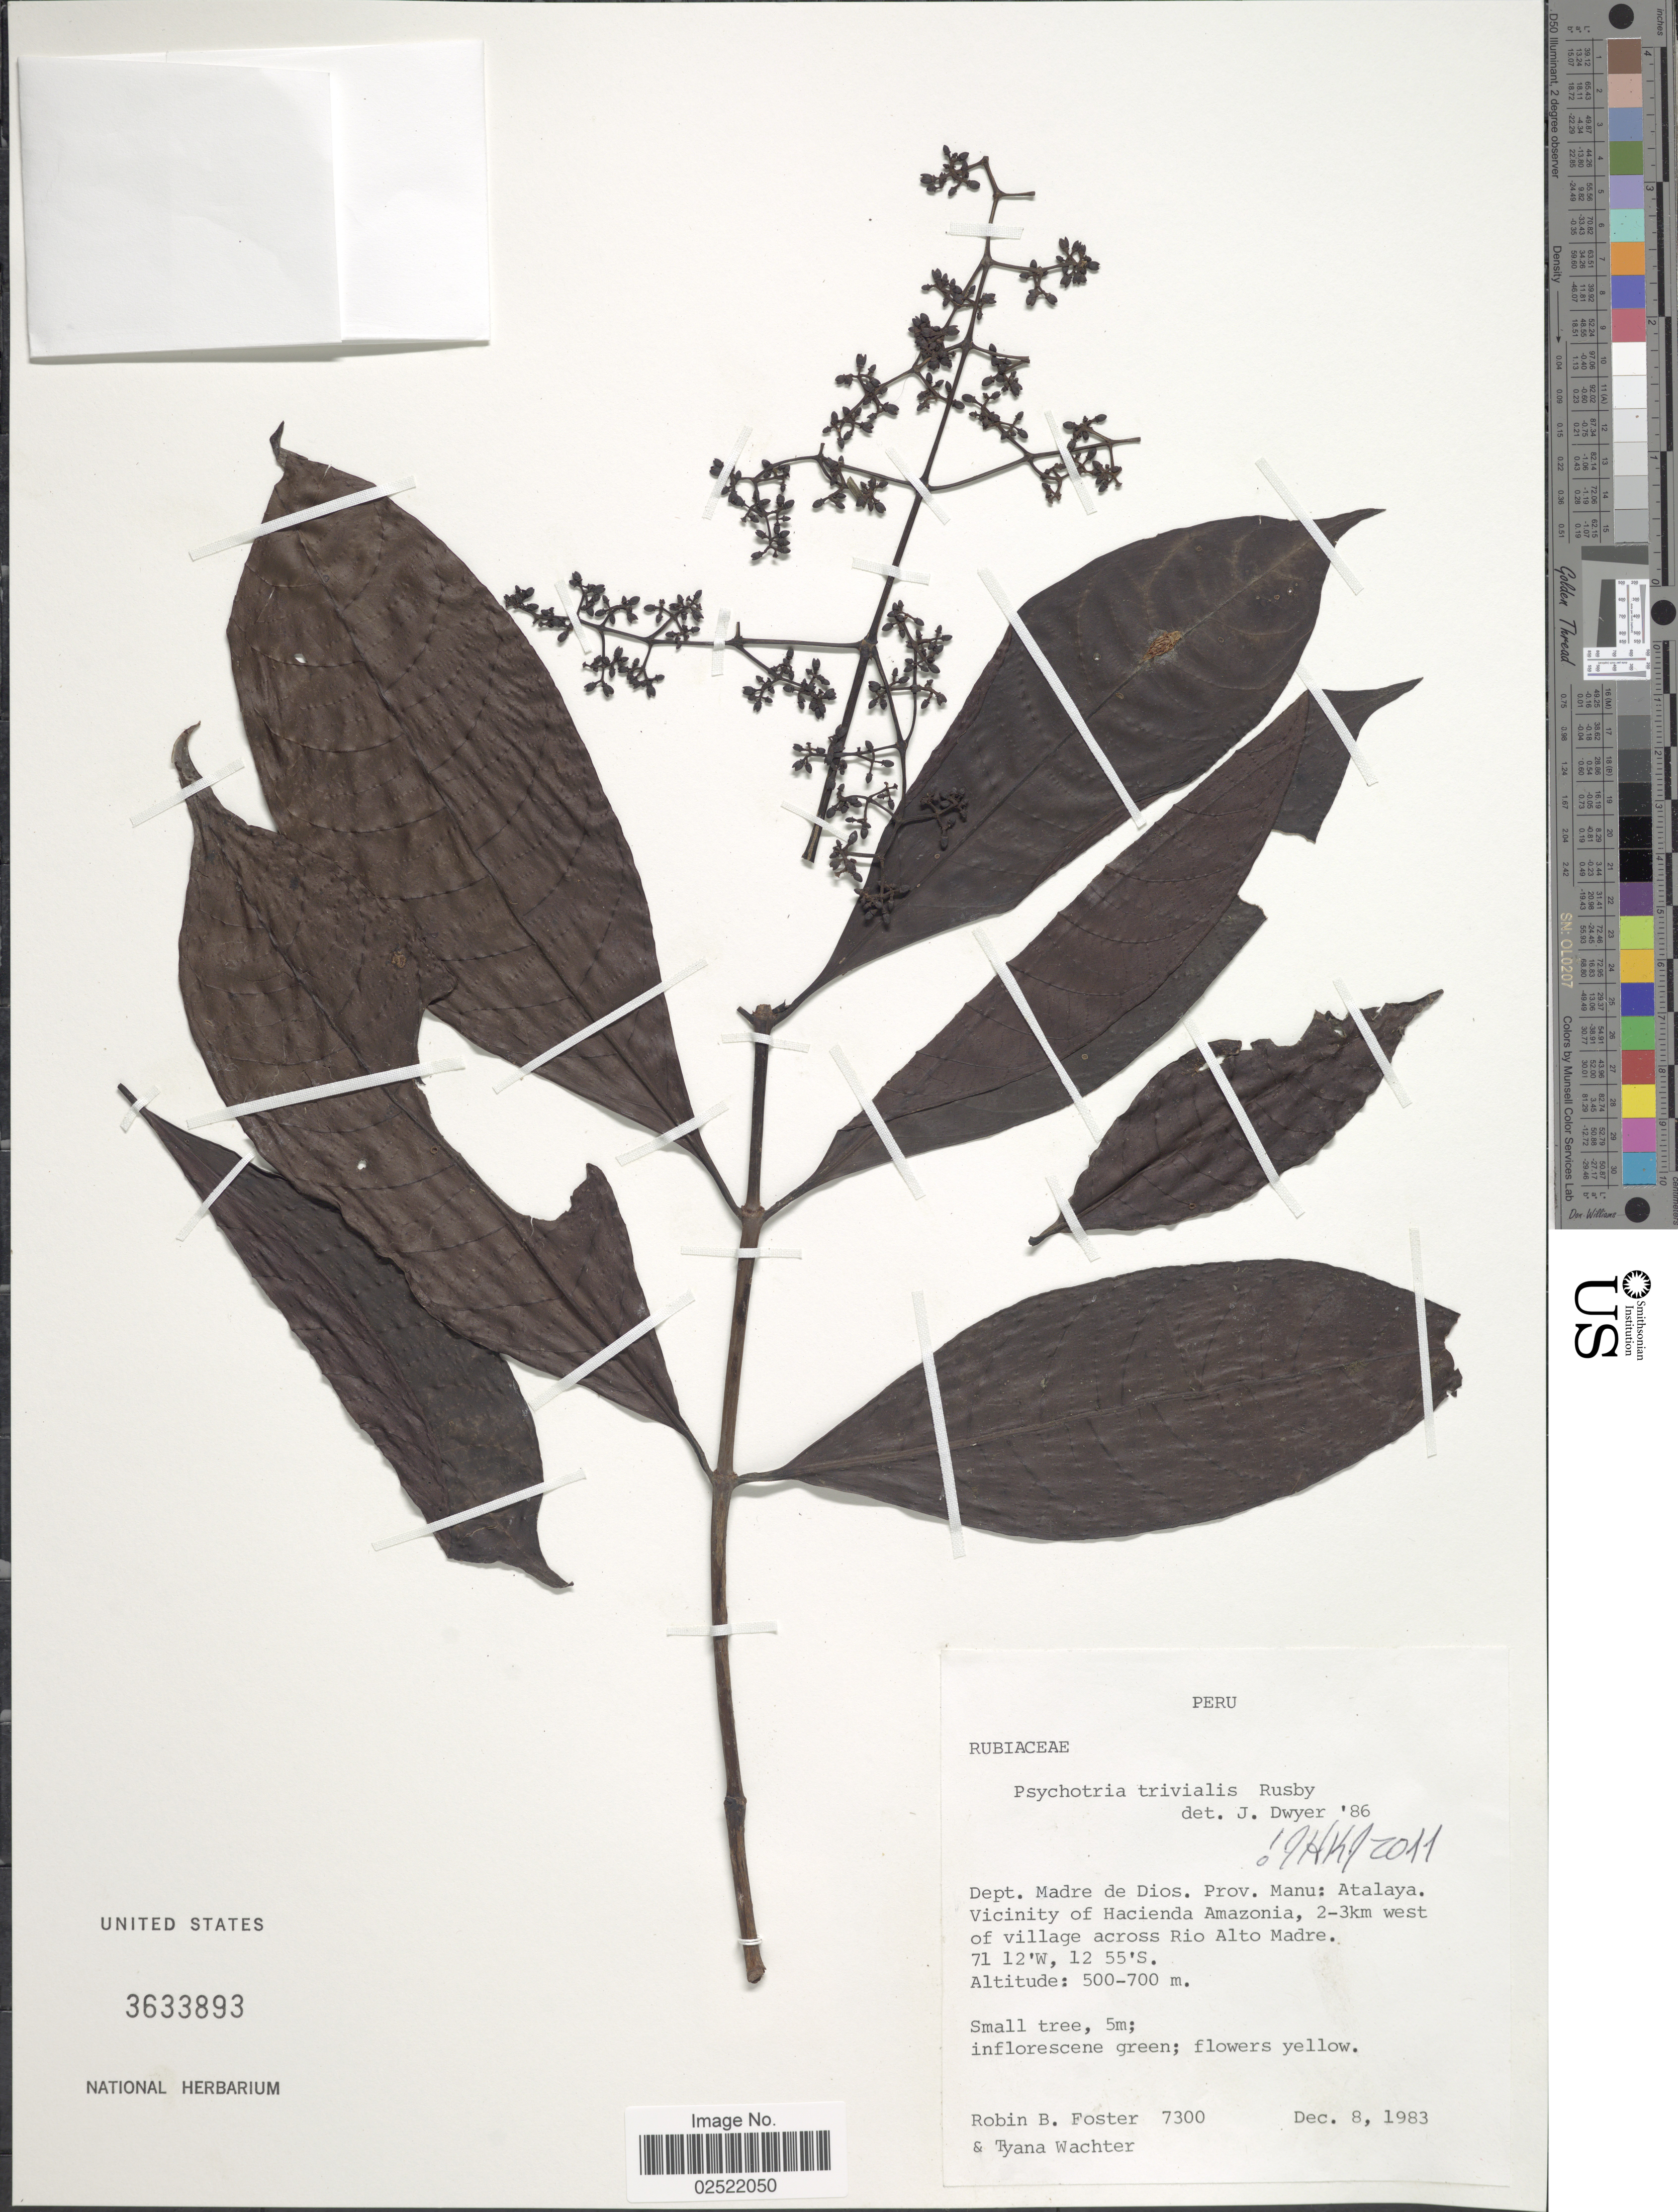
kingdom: Plantae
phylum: Tracheophyta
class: Magnoliopsida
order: Gentianales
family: Rubiaceae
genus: Psychotria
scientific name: Psychotria trivialis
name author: Rusby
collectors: R. B. Foster & T. Wachter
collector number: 7300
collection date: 1983-12-08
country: Peru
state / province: Madre de Dios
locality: Dept. Madre de Dios. Prov. Manu: Atalaya. Vicinity of Hacienda Amazonia, 2-3 km west of village across Rio Alto Madre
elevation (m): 500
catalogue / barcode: US 3633893